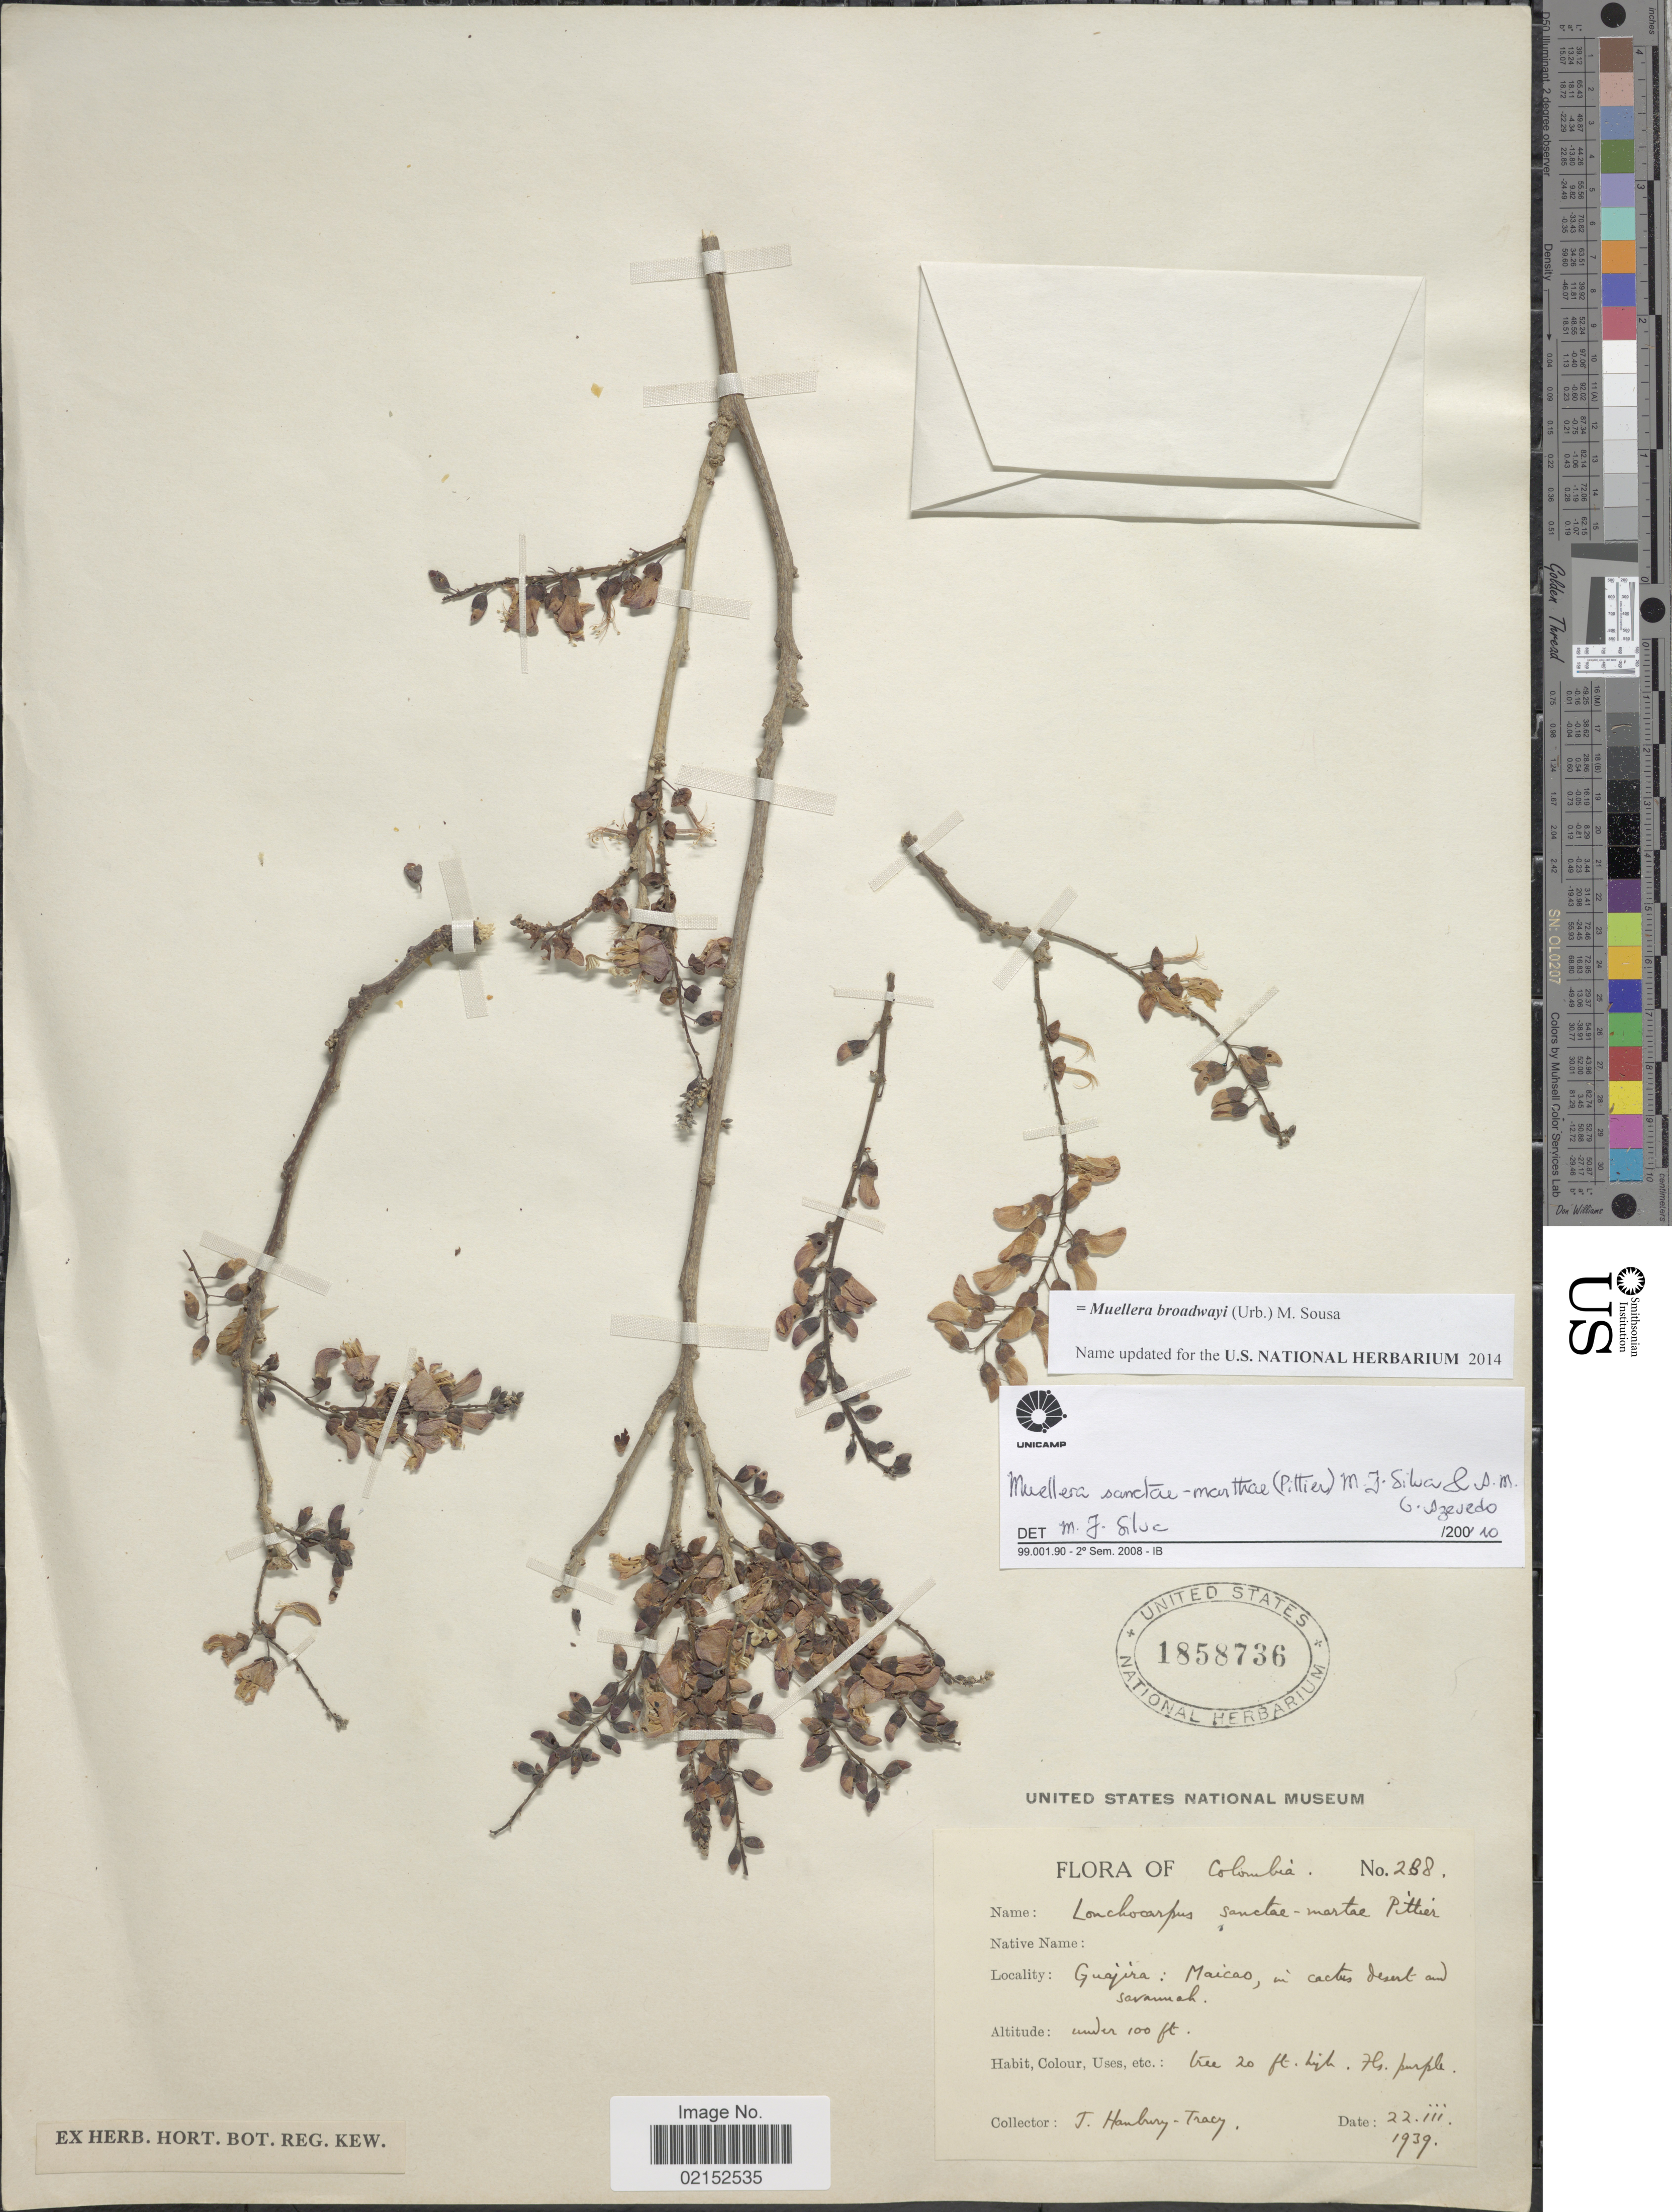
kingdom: Plantae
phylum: Tracheophyta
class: Magnoliopsida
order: Fabales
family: Fabaceae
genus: Muellera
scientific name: Muellera broadwayi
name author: (Urb.) M. Sousa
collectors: J. Hanbury-Tracy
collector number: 288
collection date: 1939-03-22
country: Colombia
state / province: La Guajira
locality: Maicao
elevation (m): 30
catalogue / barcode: US 1858736